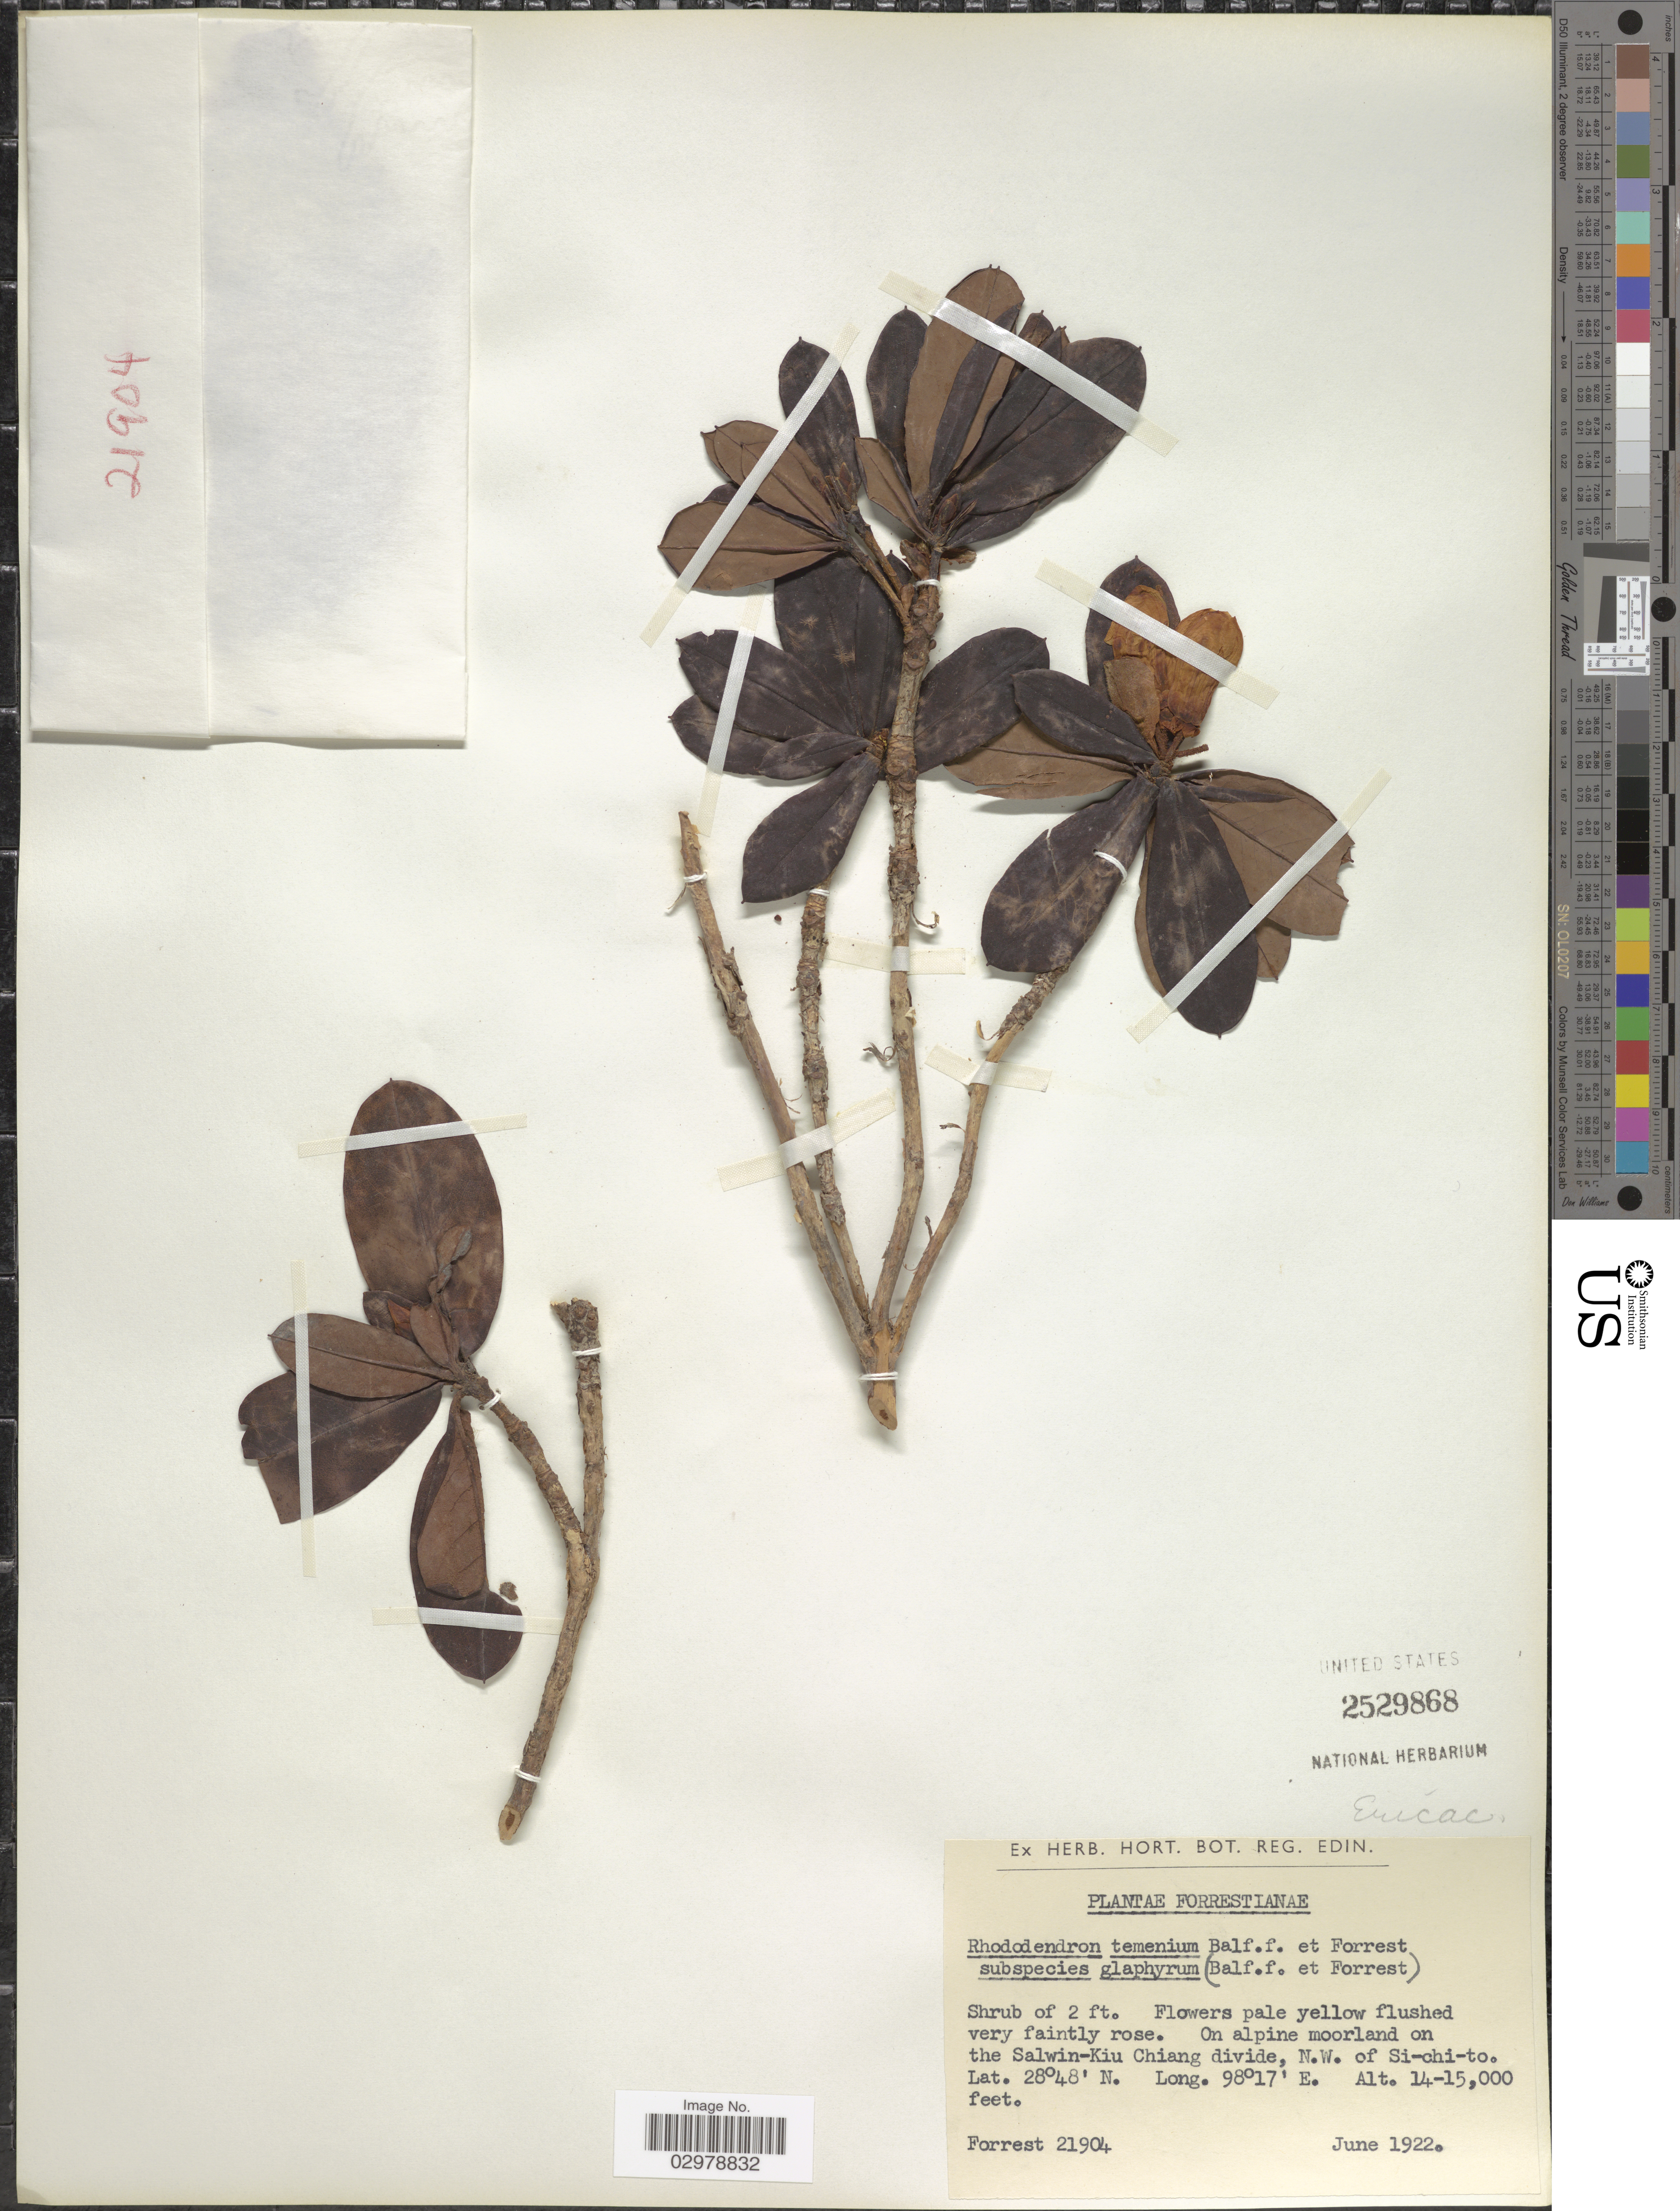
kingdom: Plantae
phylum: Tracheophyta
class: Magnoliopsida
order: Ericales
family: Ericaceae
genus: Rhododendron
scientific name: Rhododendron temenium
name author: Balf. f. & Forrest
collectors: -. Forrest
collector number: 21904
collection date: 1922-06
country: China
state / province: Xizang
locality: Salwin-Kiu Chiang divide, N.W. of Si-chi-to.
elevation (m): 4267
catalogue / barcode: US 2529868